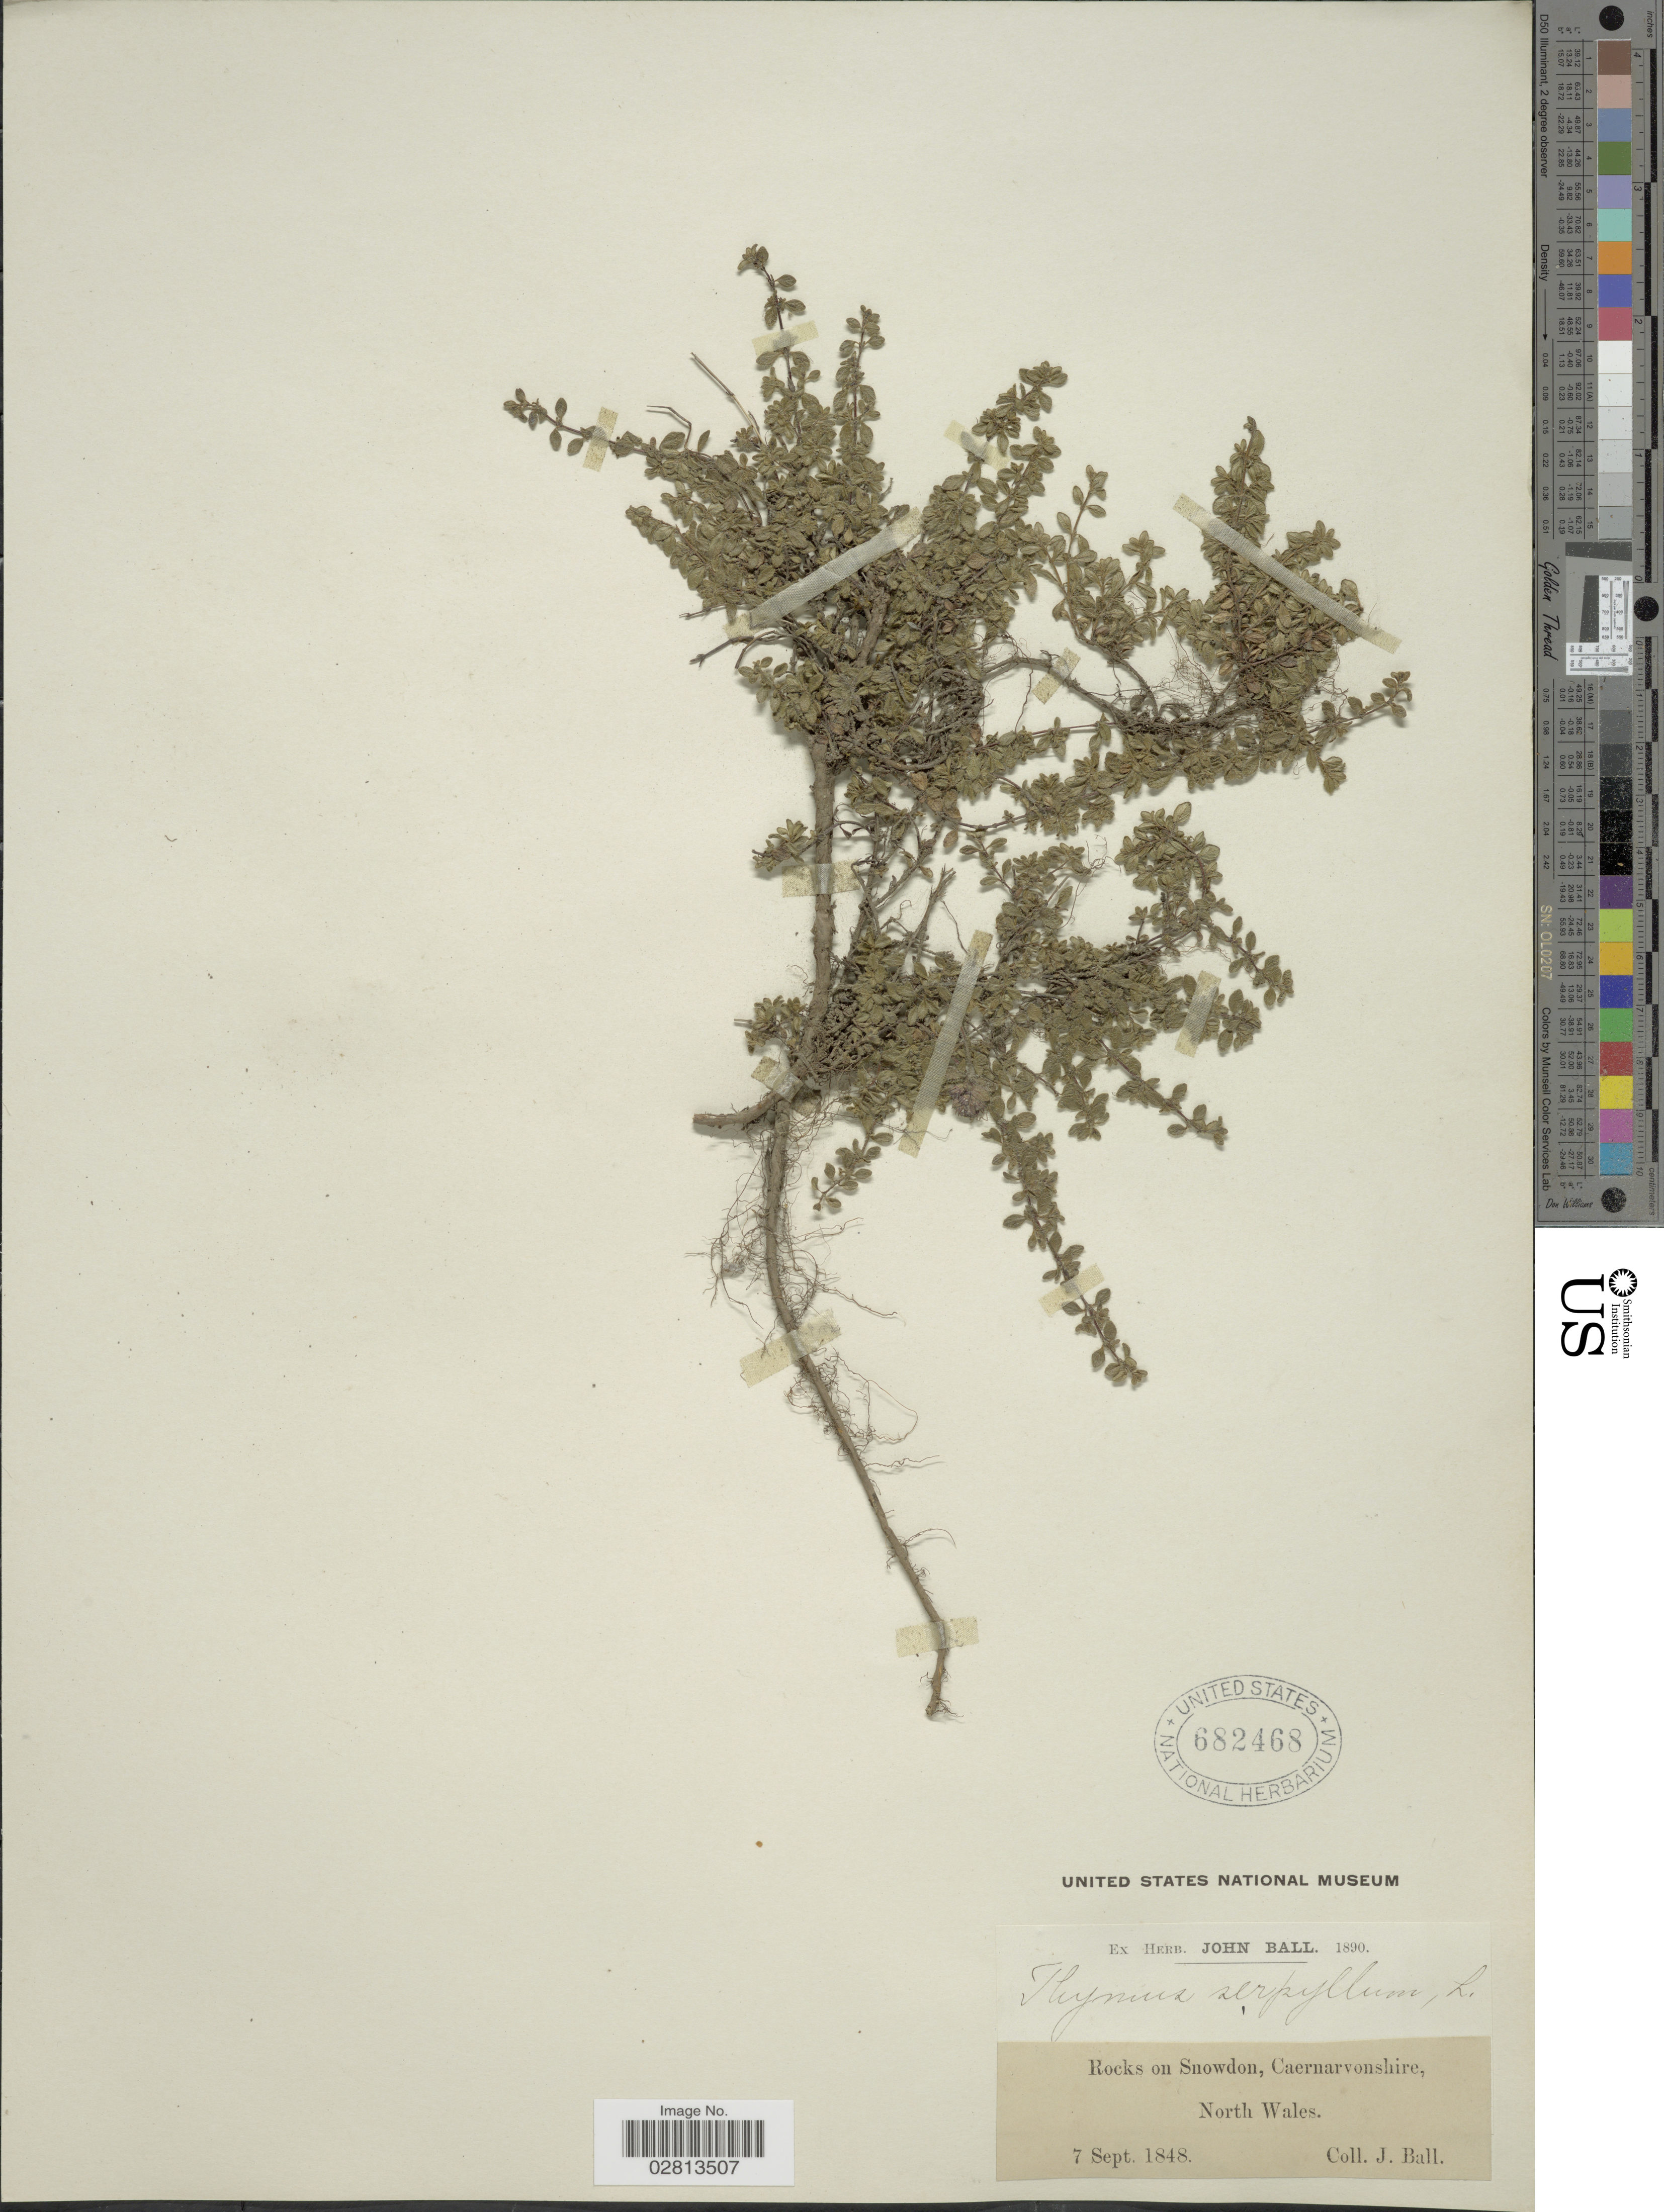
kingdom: Plantae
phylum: Tracheophyta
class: Magnoliopsida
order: Lamiales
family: Lamiaceae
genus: Thymus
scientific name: Thymus serpyllum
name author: L.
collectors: J. Ball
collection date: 1848-09-07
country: United Kingdom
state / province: Wales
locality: Rocks on Snowdon, Caernarvonshire, North Wales.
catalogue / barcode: US 682468